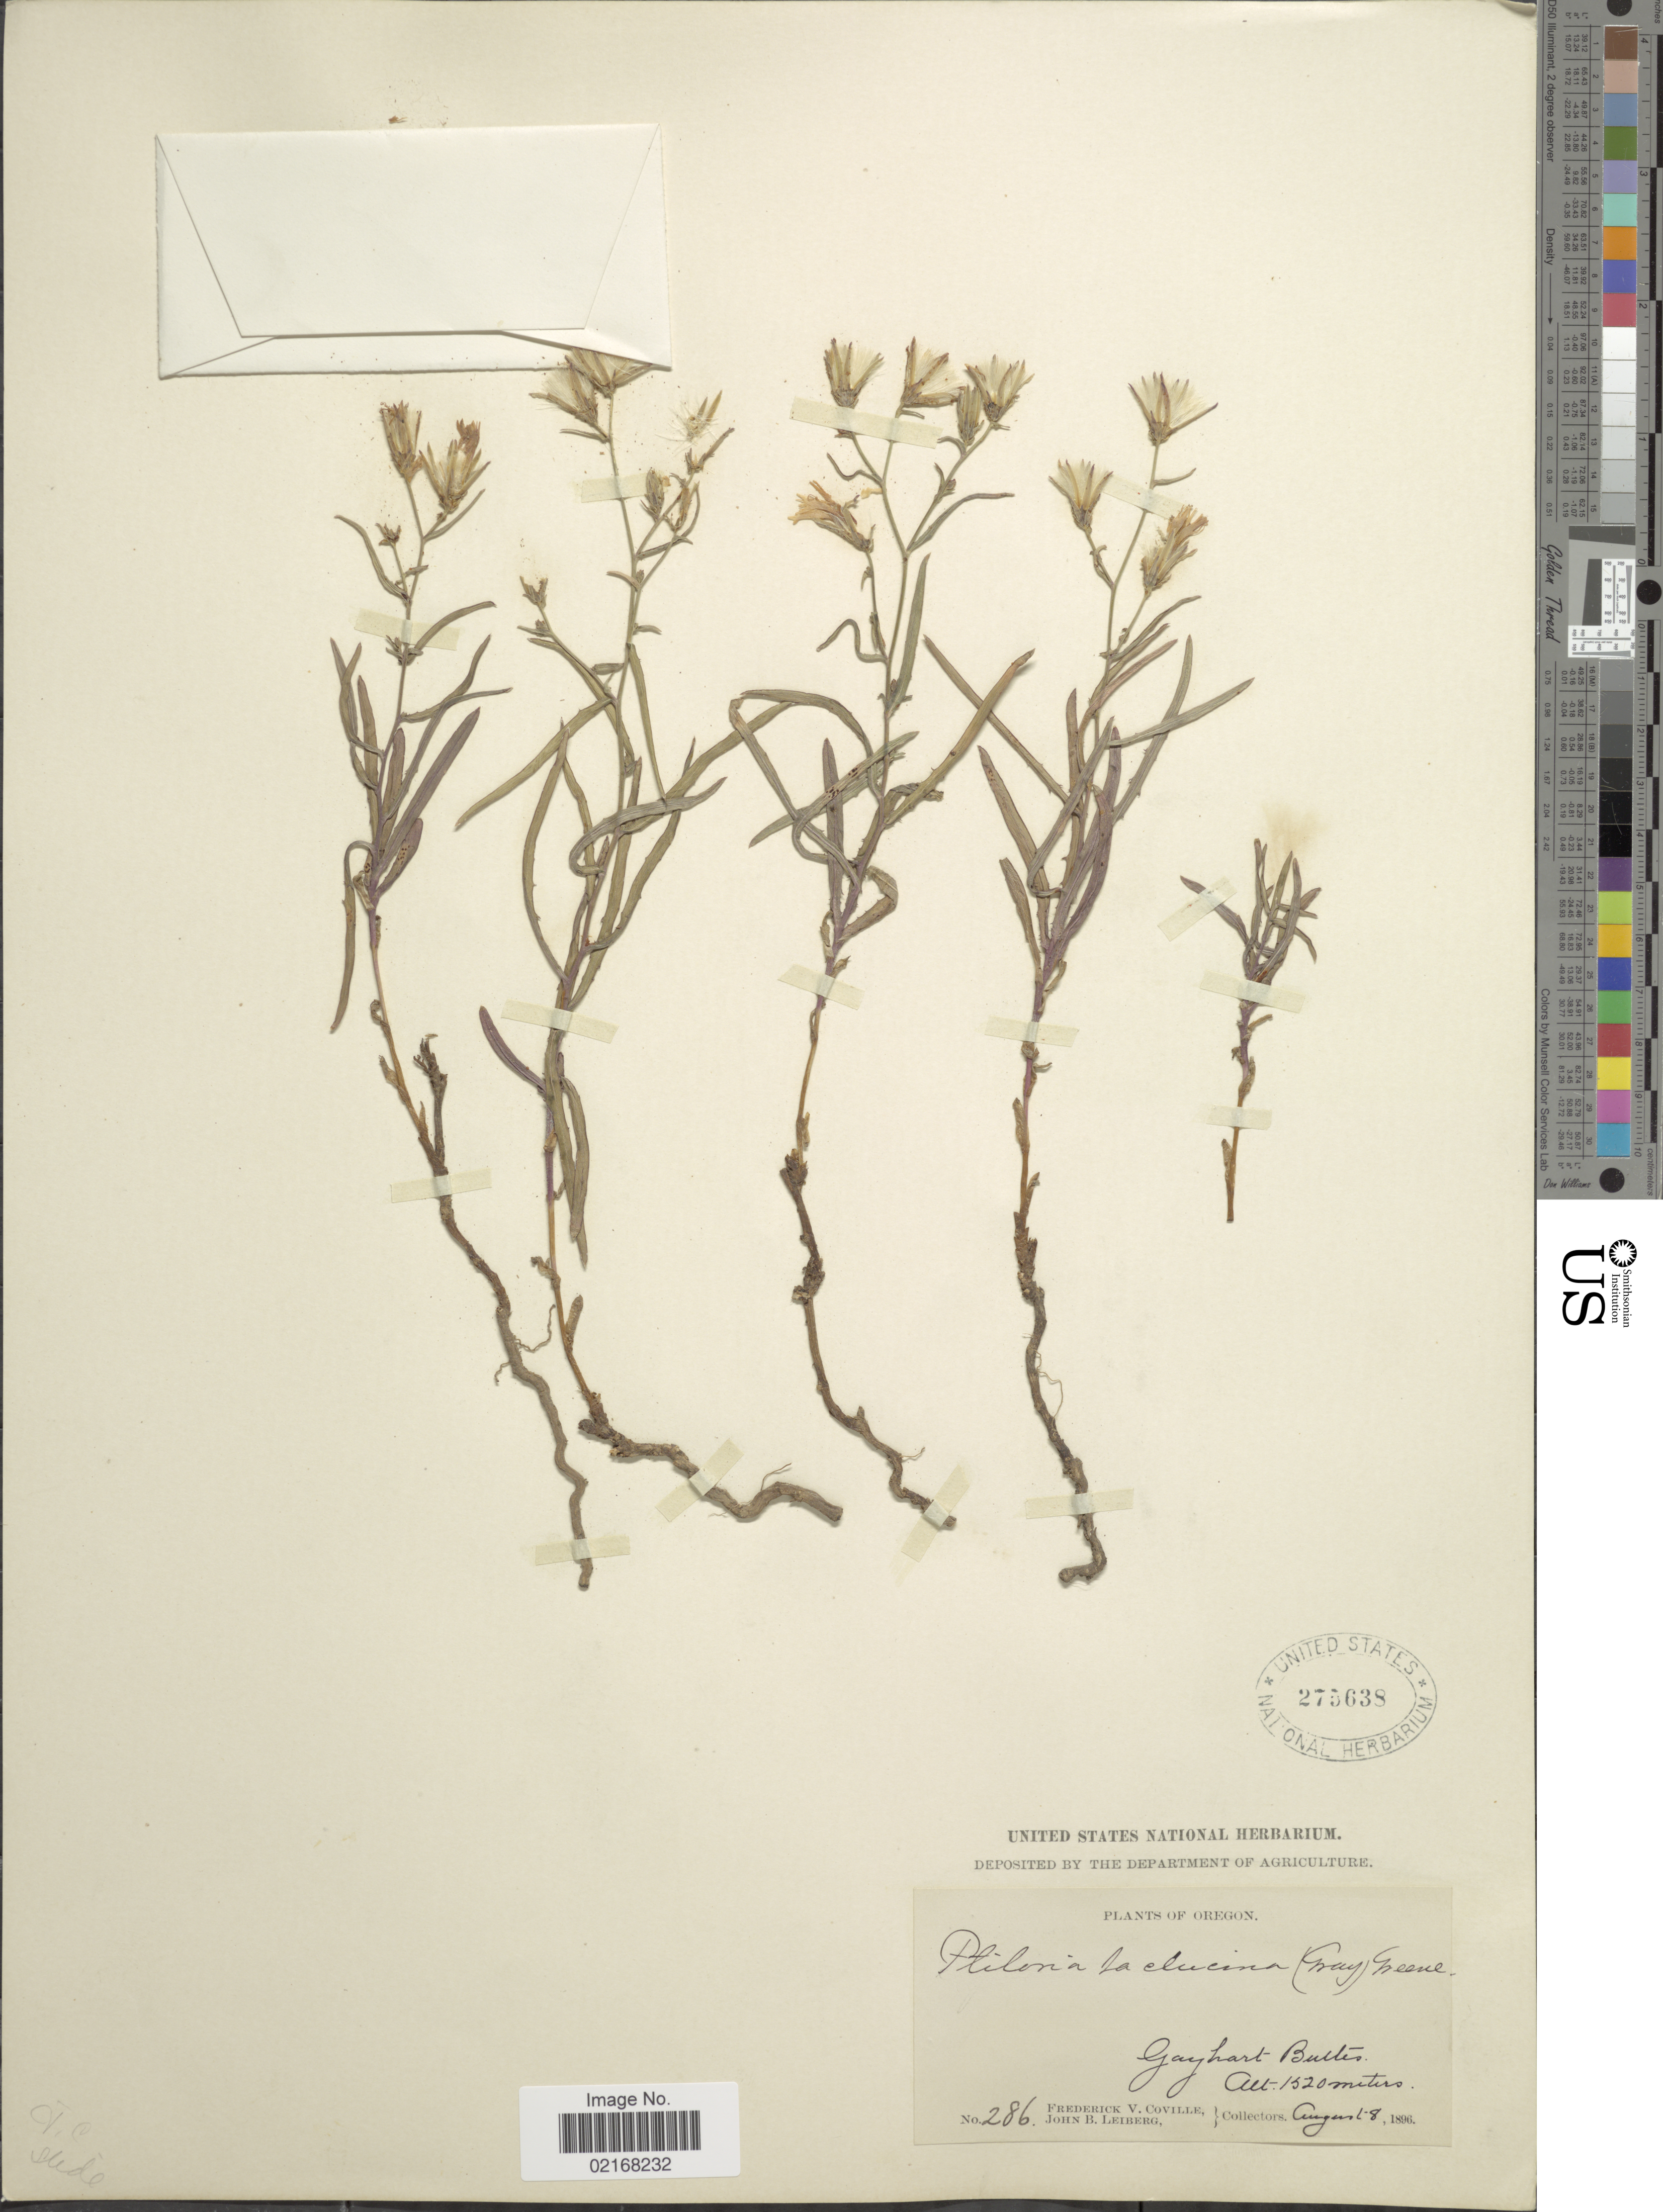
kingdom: Plantae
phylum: Tracheophyta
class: Magnoliopsida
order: Asterales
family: Asteraceae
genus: Stephanomeria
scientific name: Stephanomeria lactucina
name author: A. Gray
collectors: F. V. Coville & J. B. Leiberg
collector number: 286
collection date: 1896-08-08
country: United States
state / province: Oregon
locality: Gayhart Buttes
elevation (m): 1520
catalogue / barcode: US 275638